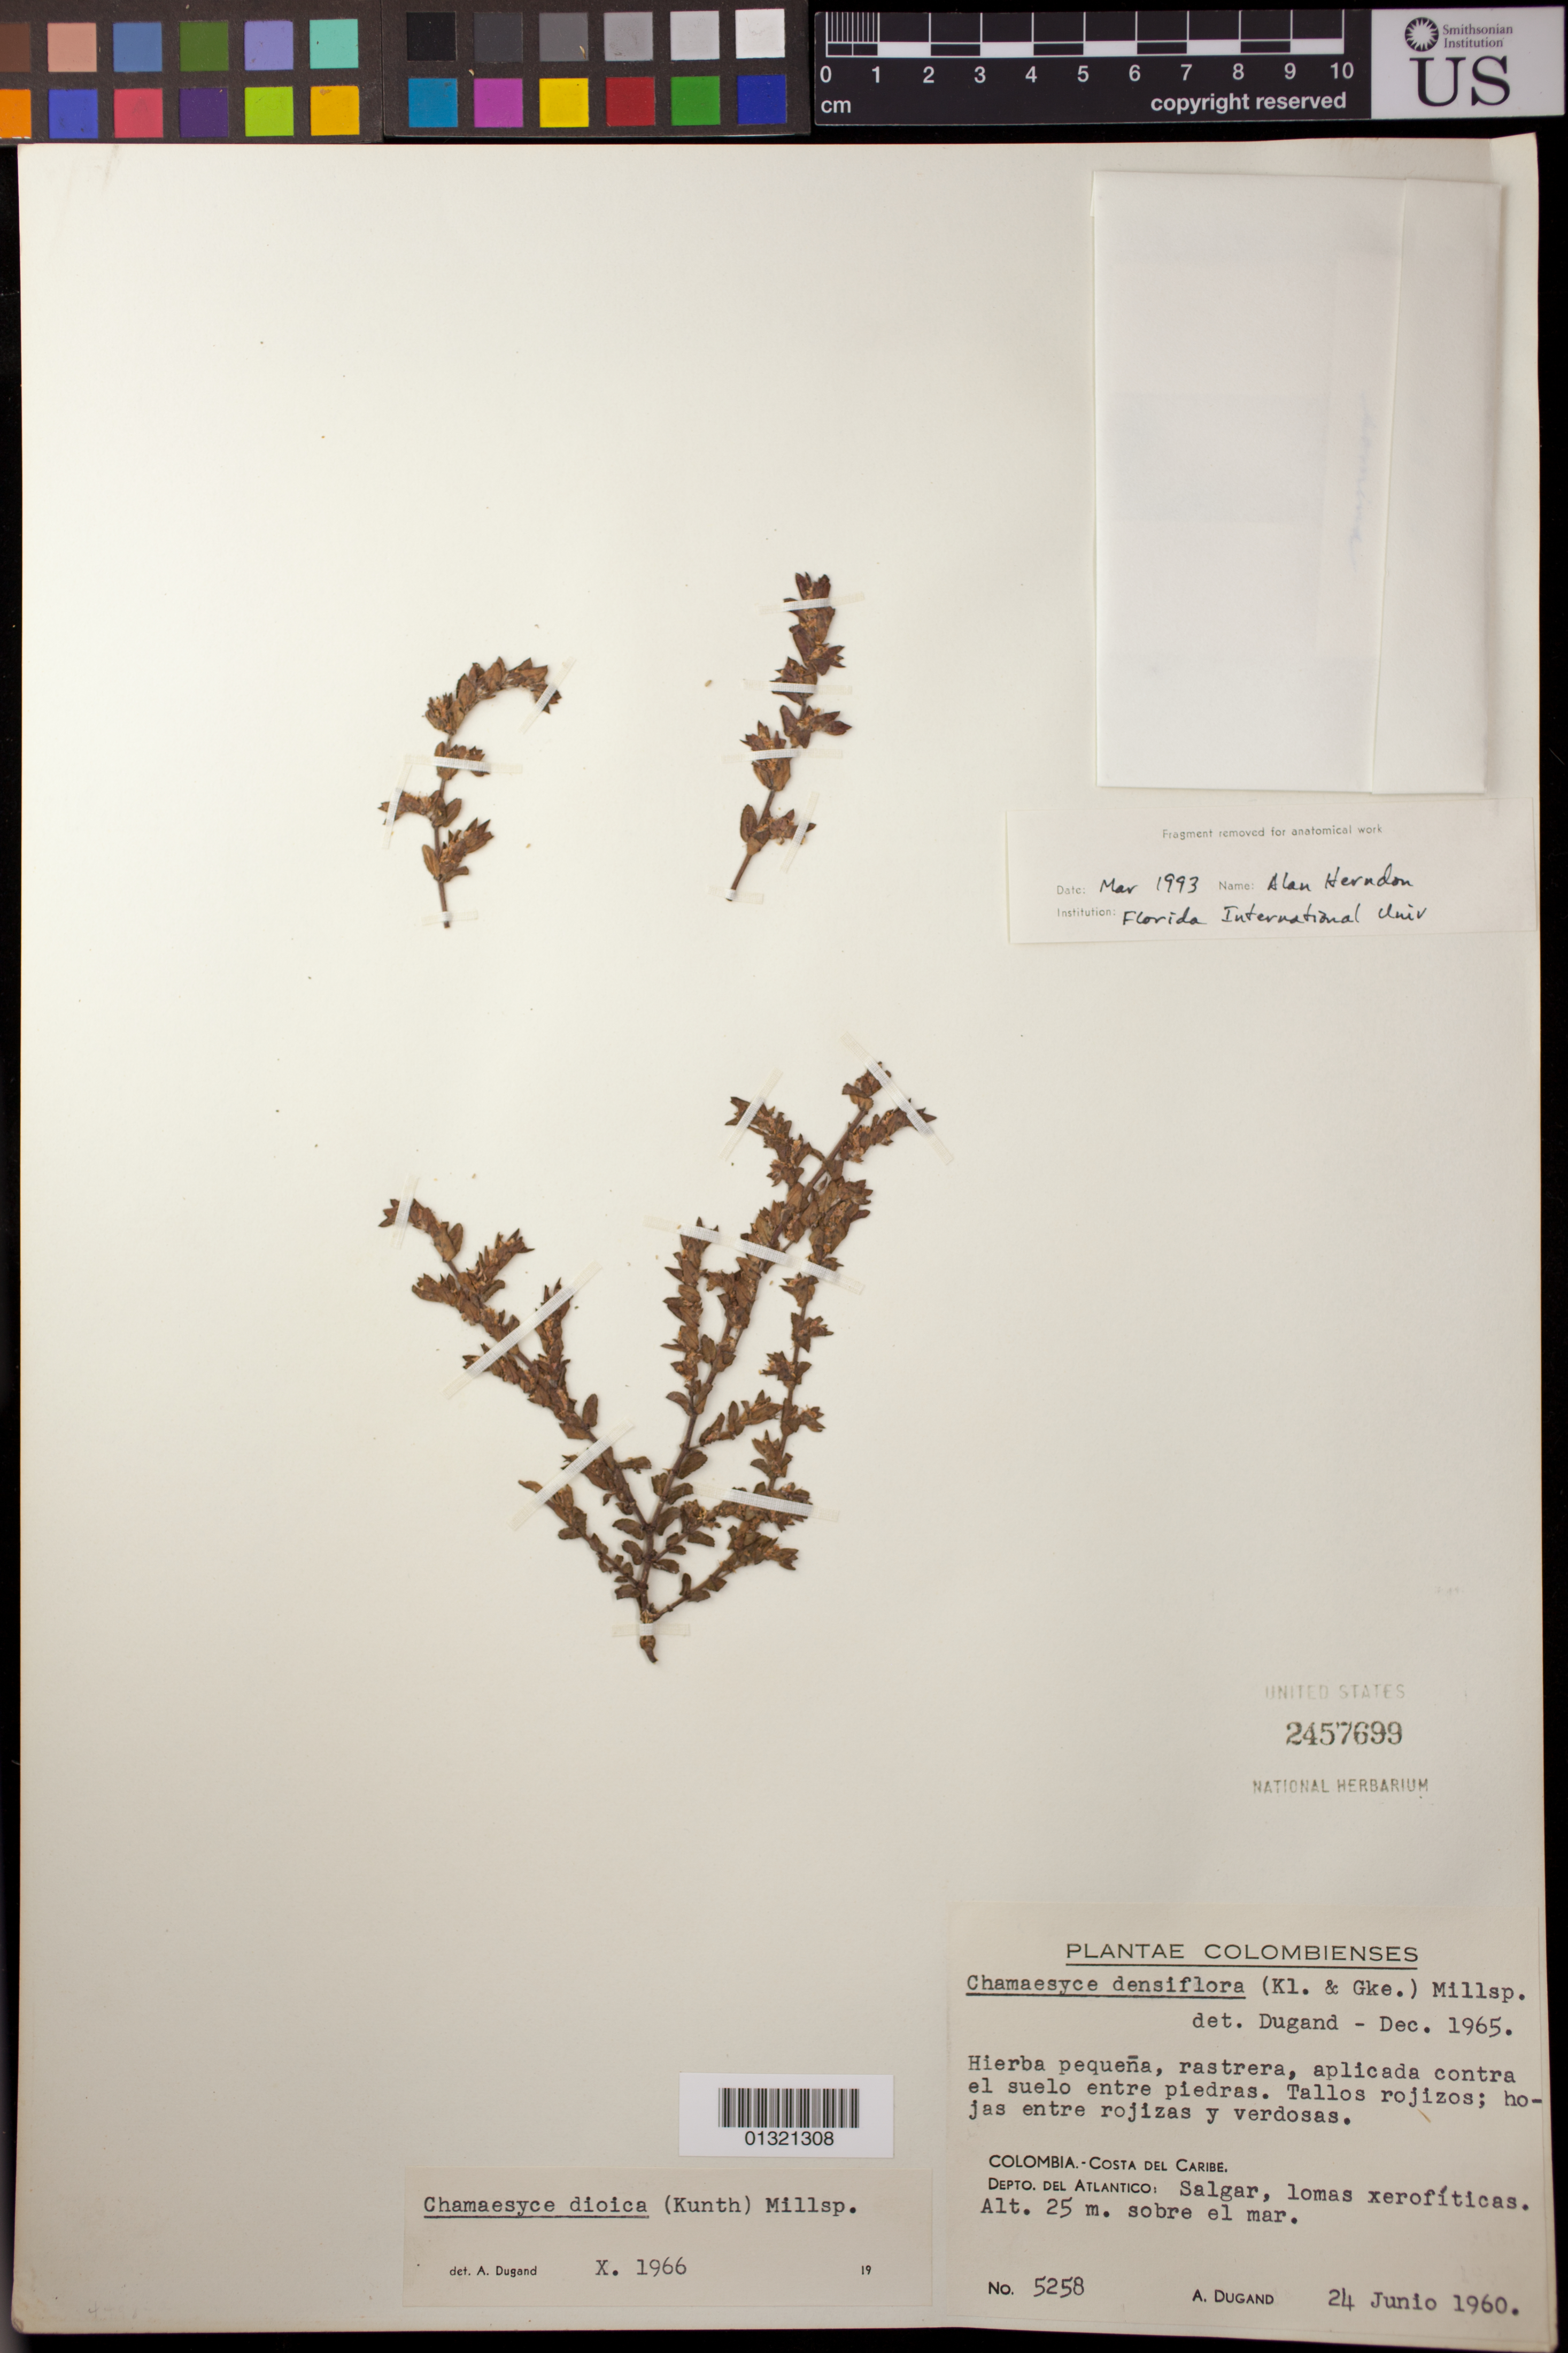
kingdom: Plantae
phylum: Tracheophyta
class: Magnoliopsida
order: Malpighiales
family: Euphorbiaceae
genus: Euphorbia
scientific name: Euphorbia dioeca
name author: Kunth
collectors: A. Dugand G.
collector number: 5258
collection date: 1960-06-24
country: Colombia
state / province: Atlántico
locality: Salgar [Puerto Slagar], sobre el mar [on the seashore].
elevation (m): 25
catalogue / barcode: US 2457699